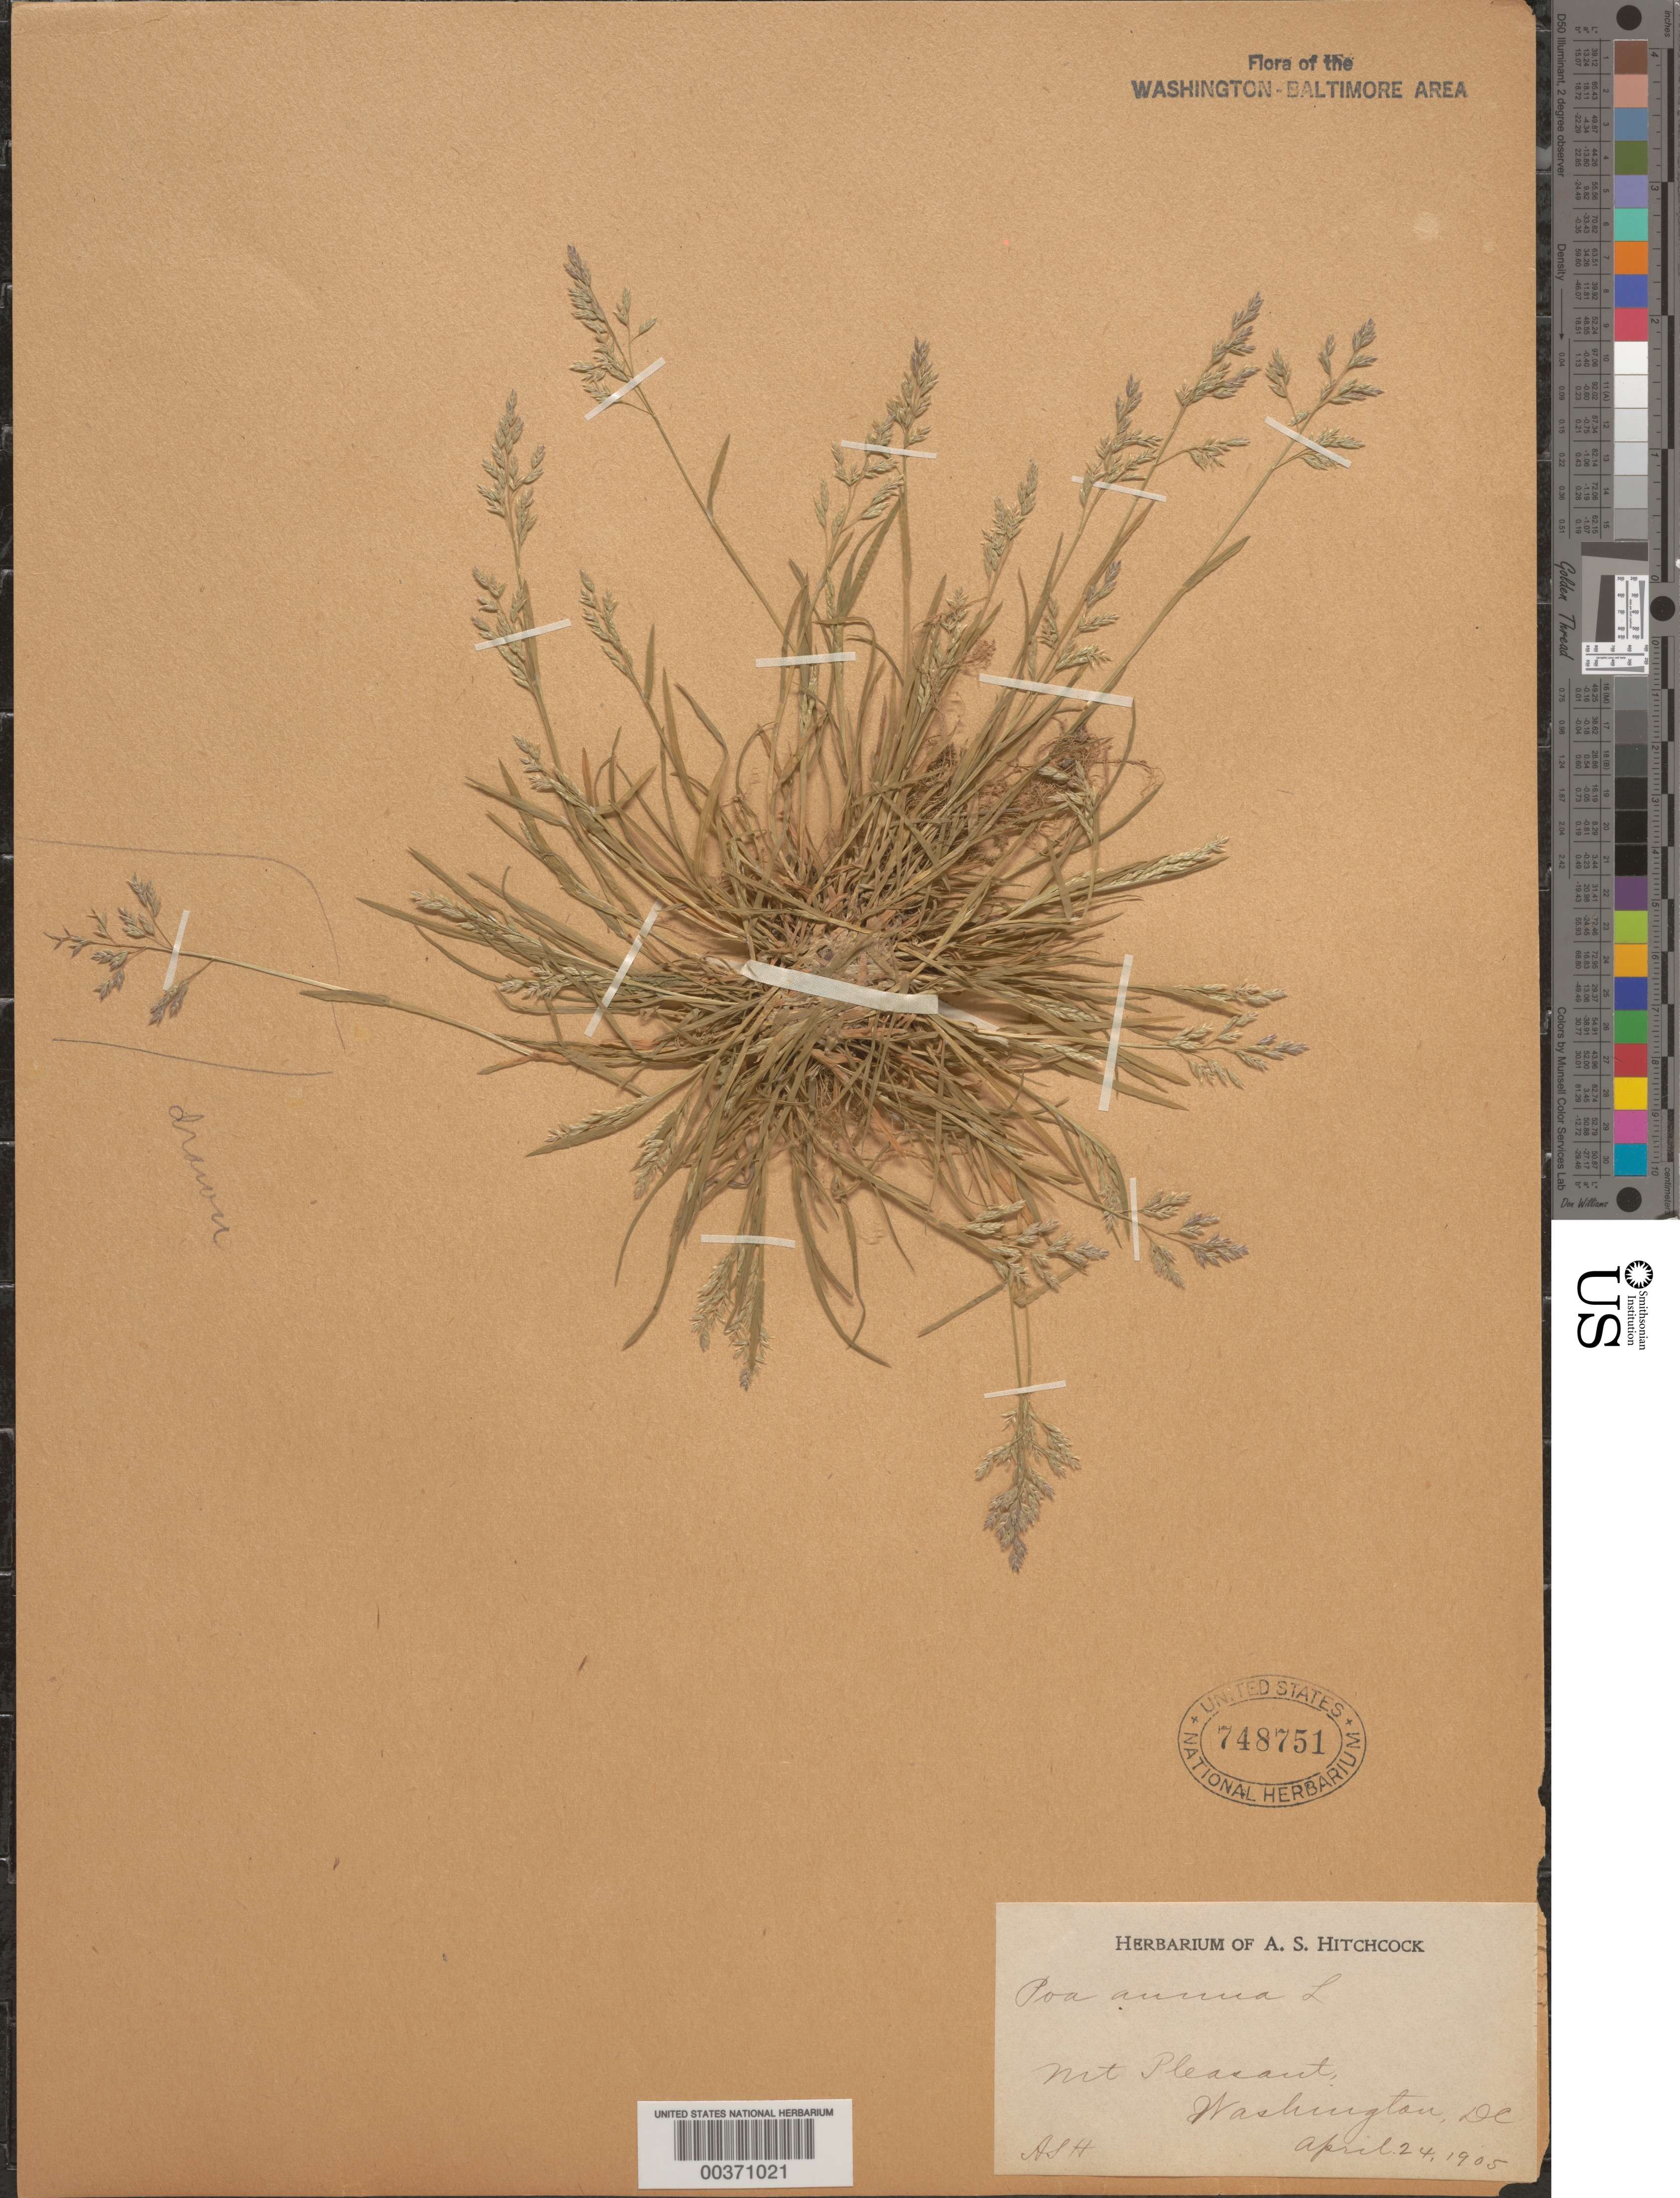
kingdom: Plantae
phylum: Tracheophyta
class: Liliopsida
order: Poales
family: Poaceae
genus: Poa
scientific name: Poa annua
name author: L.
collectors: A. S. Hitchcock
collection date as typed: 24 Apr 1905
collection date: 1905-04-24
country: United States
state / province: District of Columbia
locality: Mount Pleasant Rock Creek Park and Vicinity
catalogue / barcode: US 748751